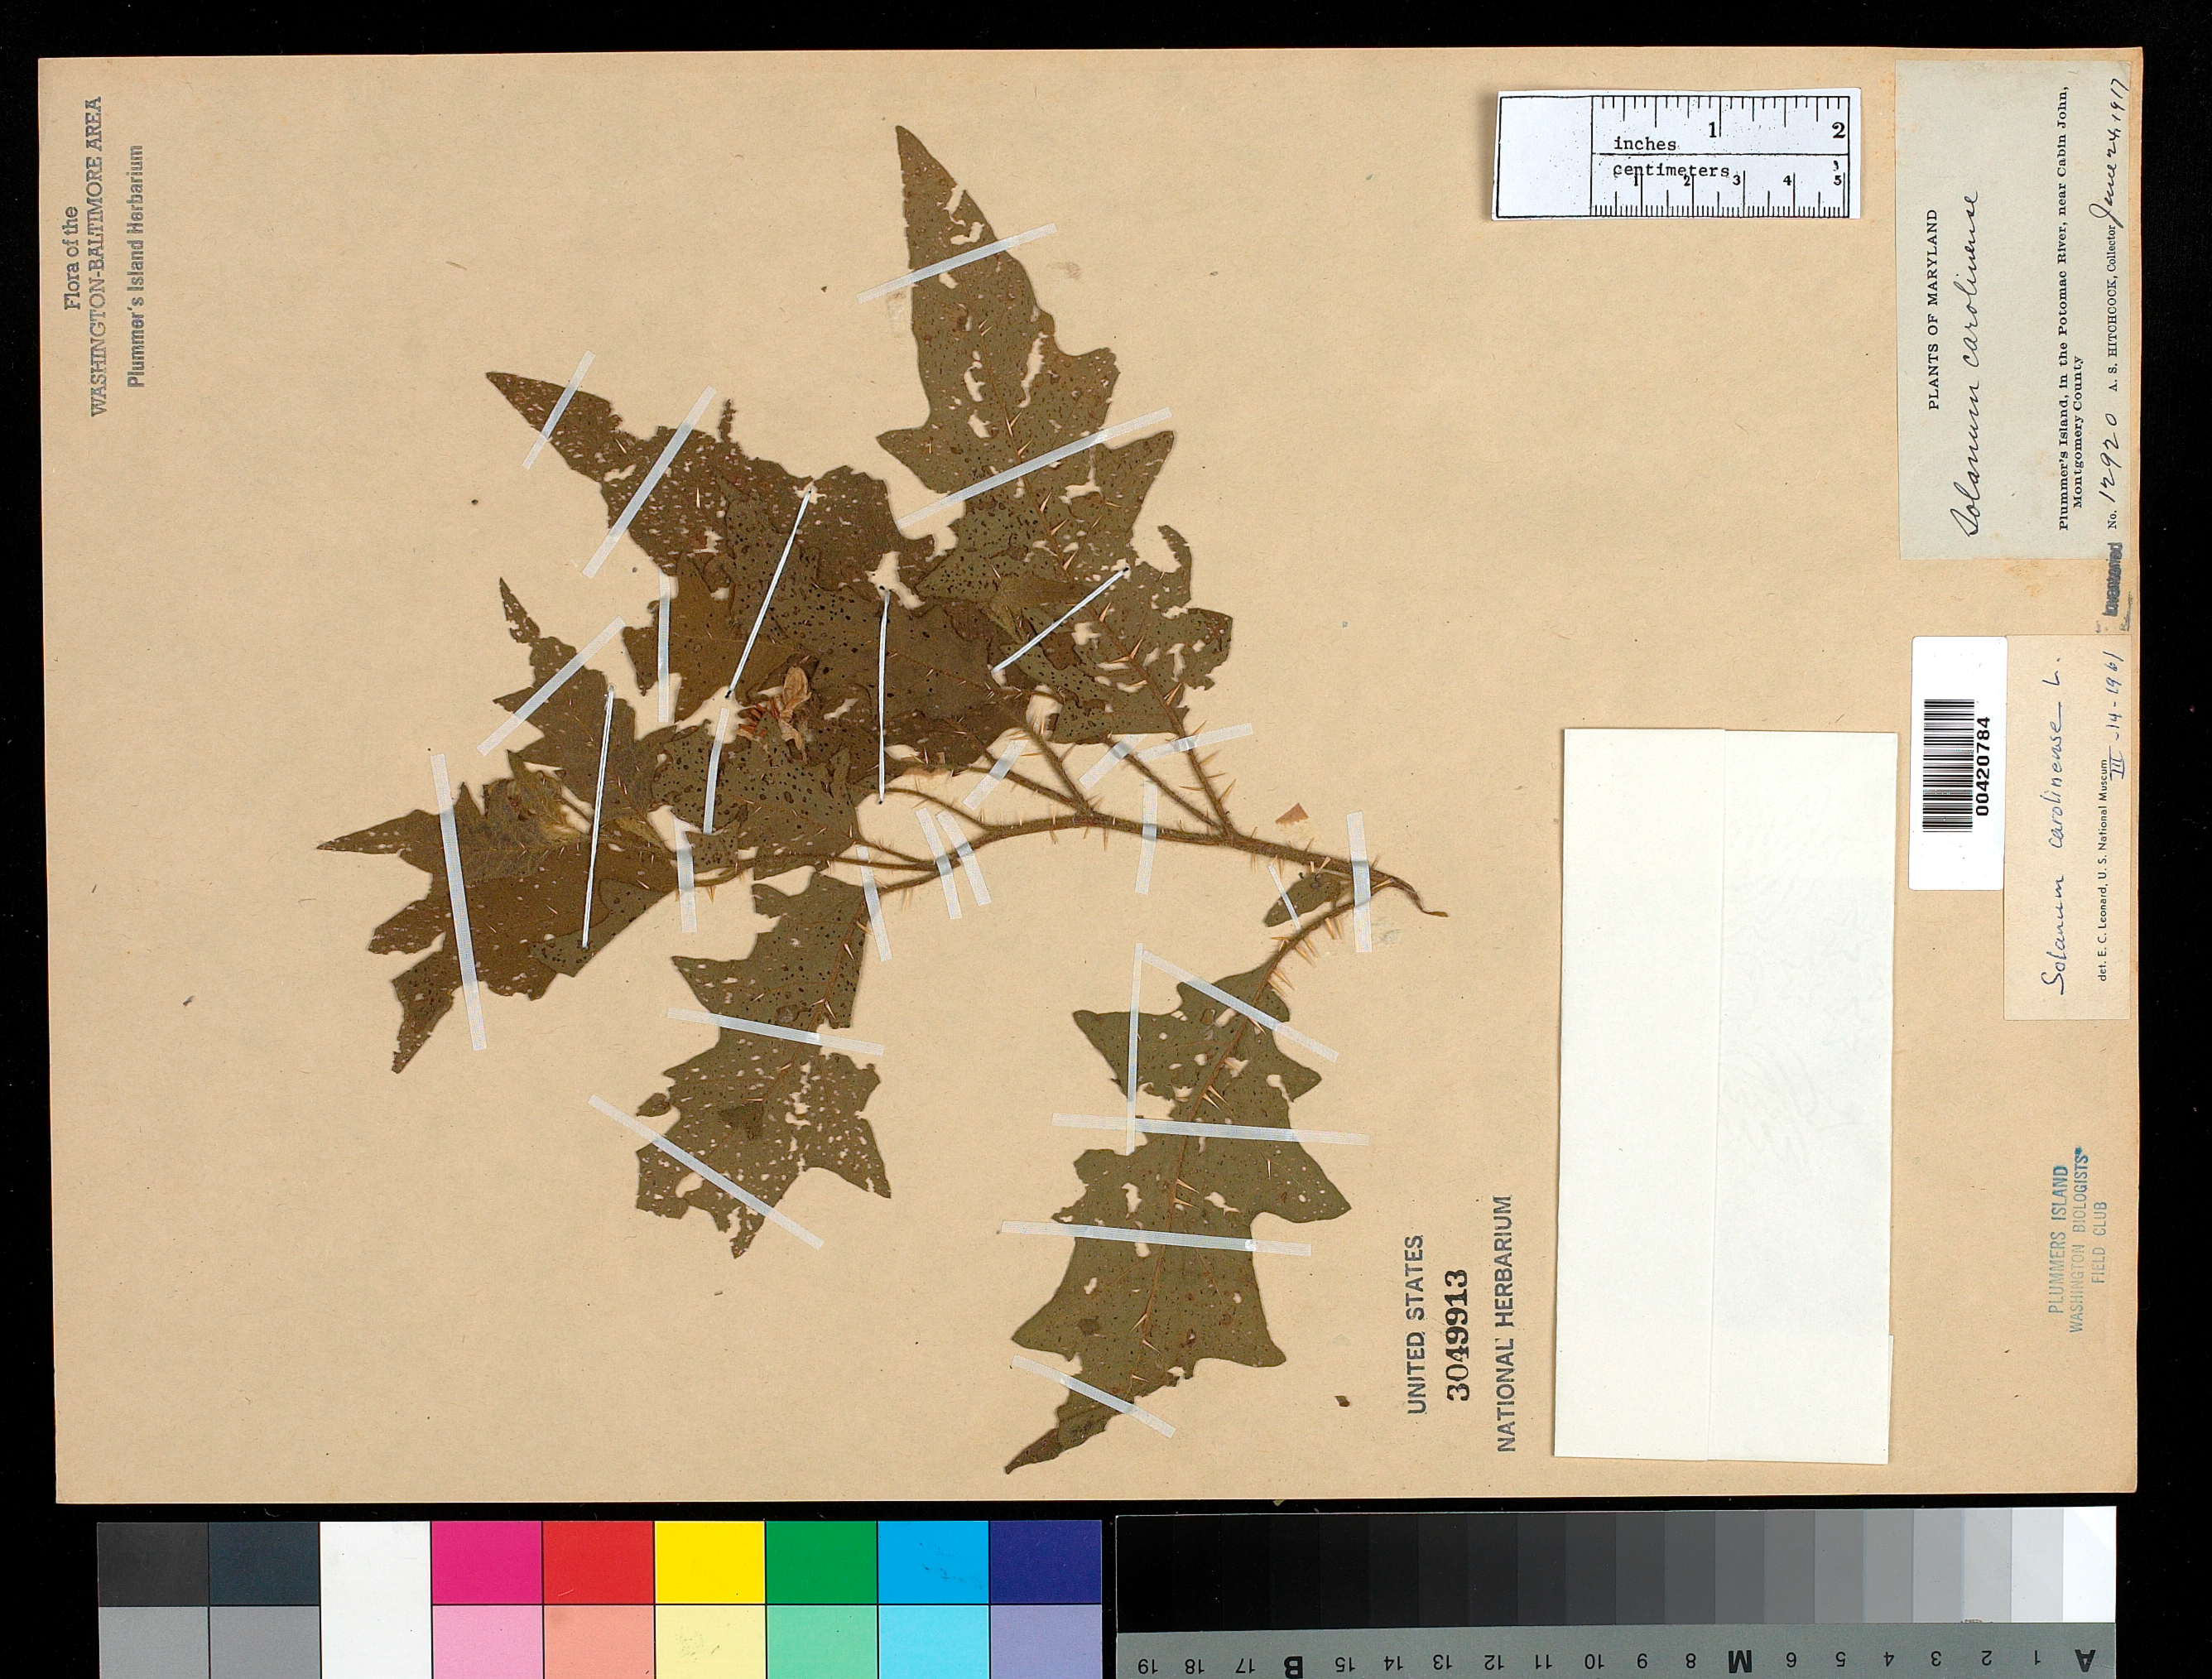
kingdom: Plantae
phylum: Tracheophyta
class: Magnoliopsida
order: Solanales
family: Solanaceae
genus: Solanum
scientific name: Solanum carolinense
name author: L.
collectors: A. S. Hitchcock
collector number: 12920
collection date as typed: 24 Jun 1917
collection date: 1917-06-24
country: United States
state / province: Maryland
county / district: Montgomery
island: Plummers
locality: Plummer's Island C. & O. Canal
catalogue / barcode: US 3049913